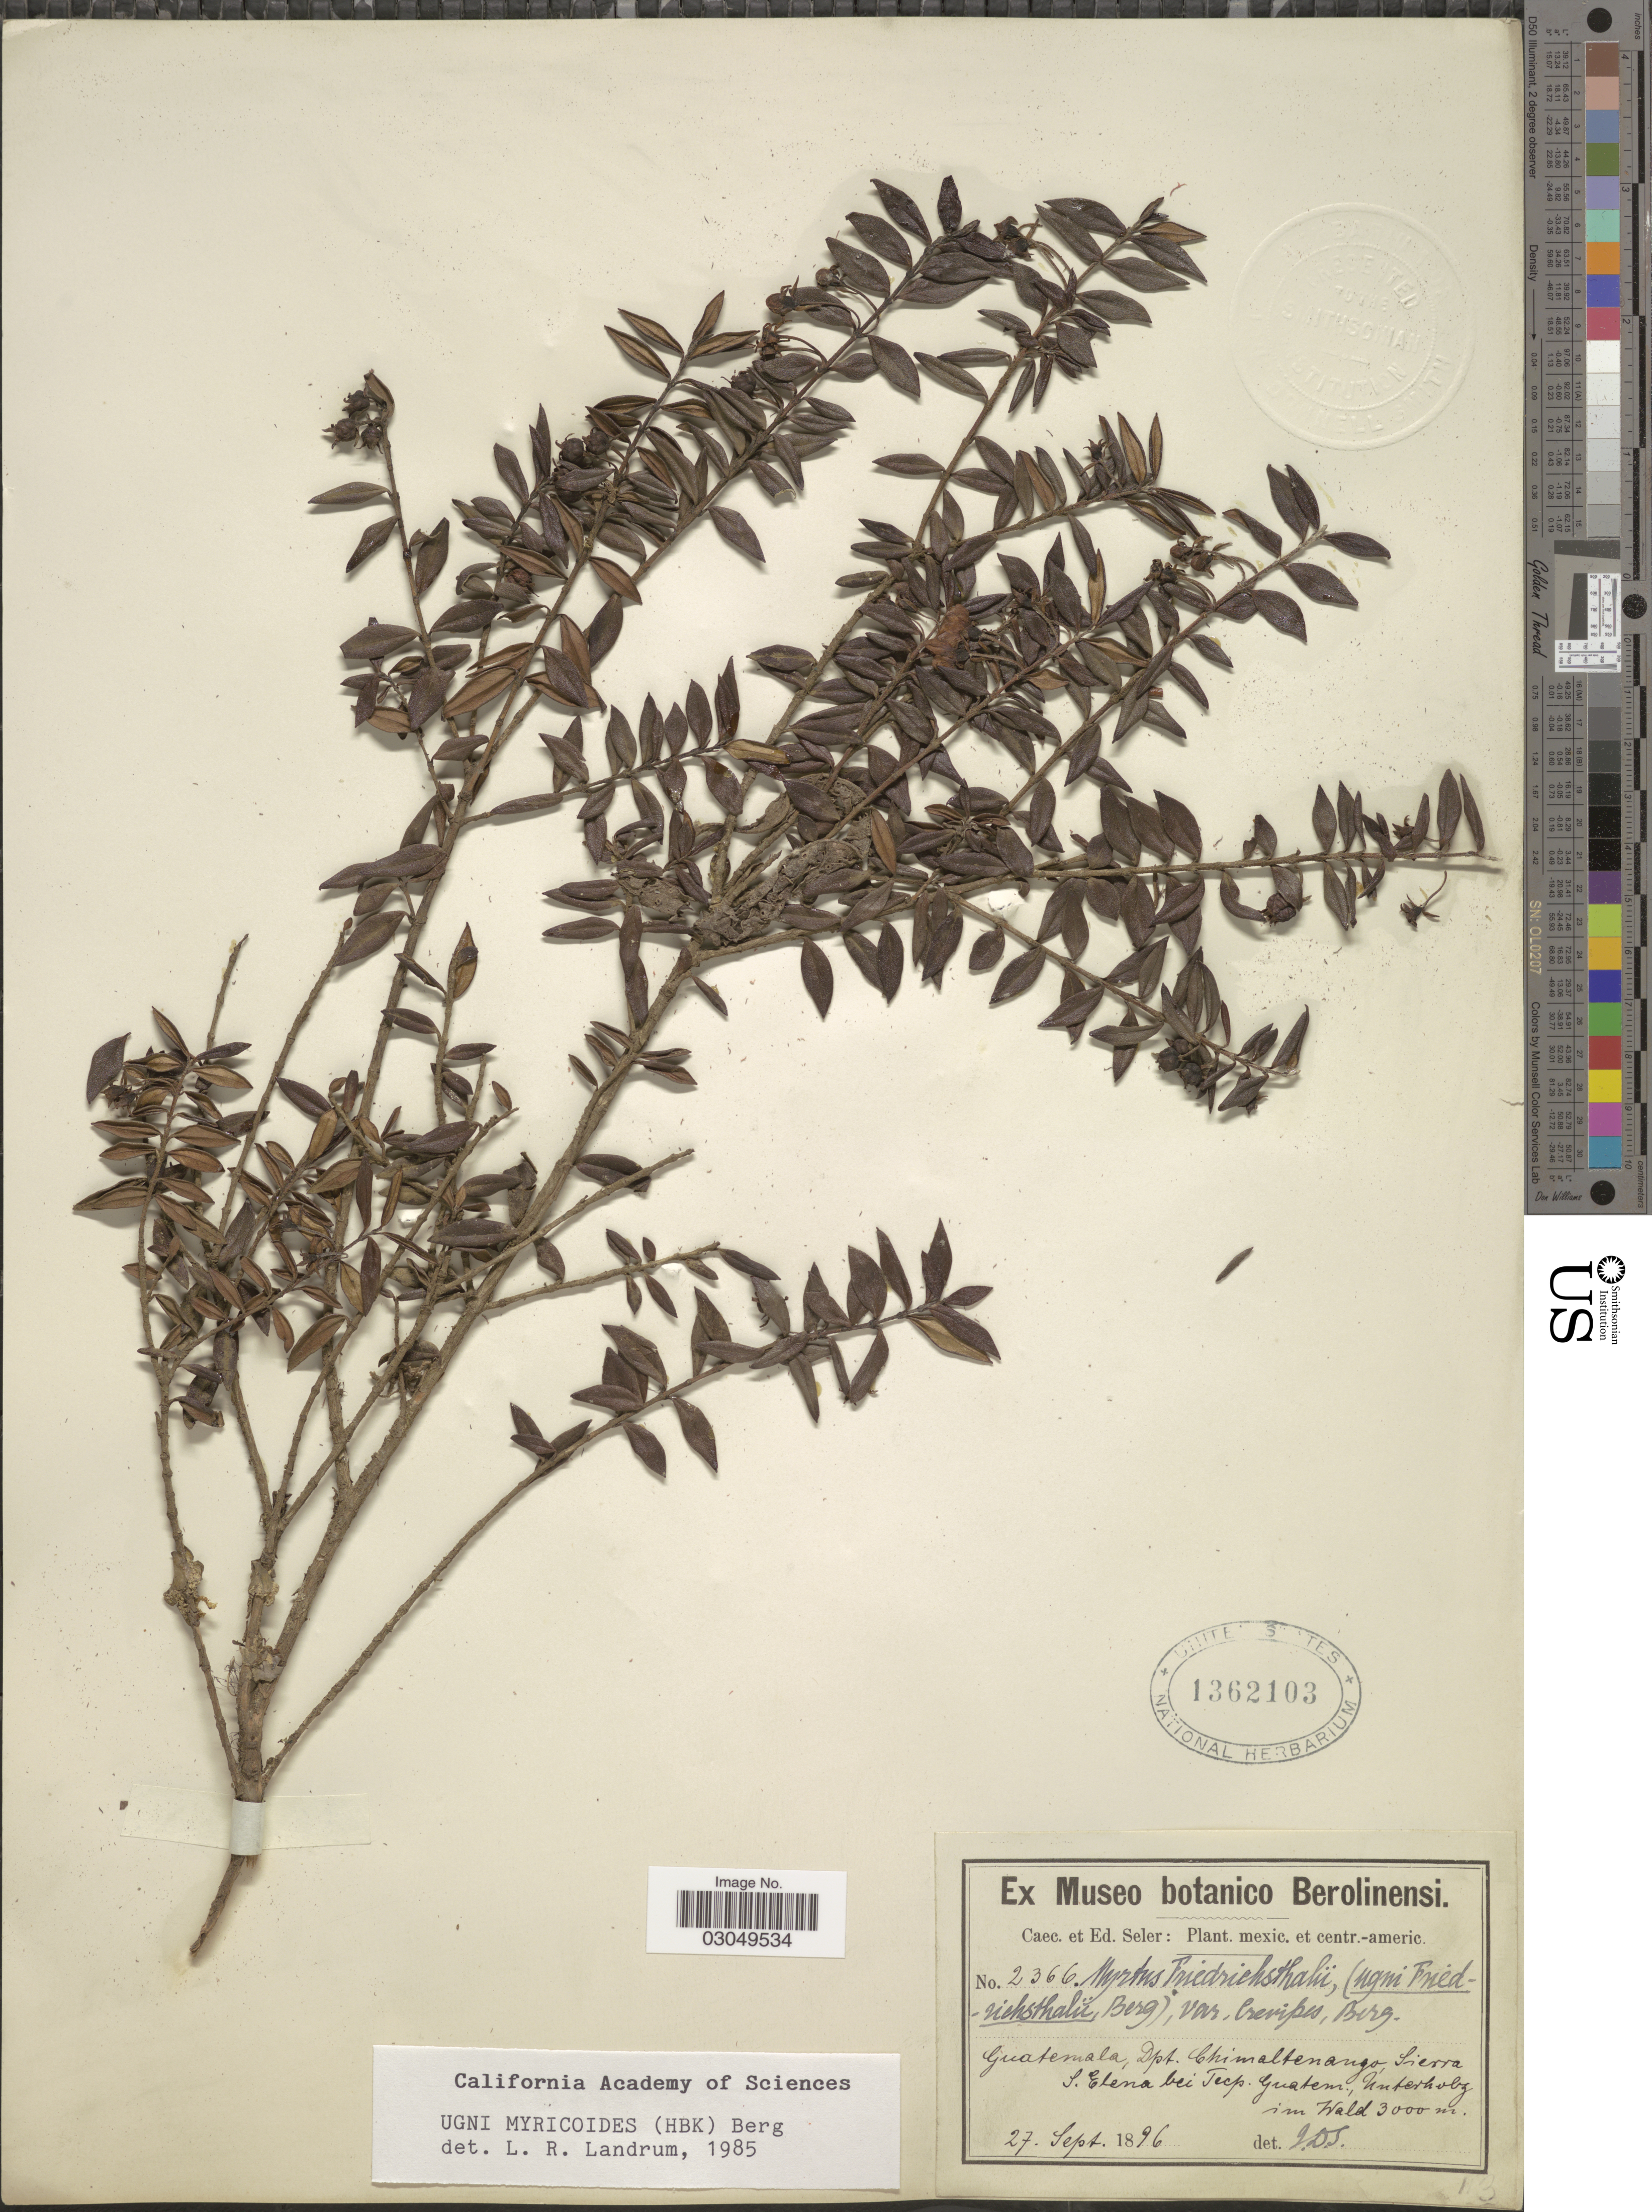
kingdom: Plantae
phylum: Tracheophyta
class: Magnoliopsida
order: Myrtales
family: Myrtaceae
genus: Ugni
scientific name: Ugni myricoides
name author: (Kunth) O. Berg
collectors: C. Seler & E. G. Seler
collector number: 2366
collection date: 1896-09-27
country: Guatemala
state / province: Chimaltenango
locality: Dpt. Chimaltenango, Sierra S. Elena bei Tecp. Guatem., Interholz im Wald.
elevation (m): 3000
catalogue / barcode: US 1362103